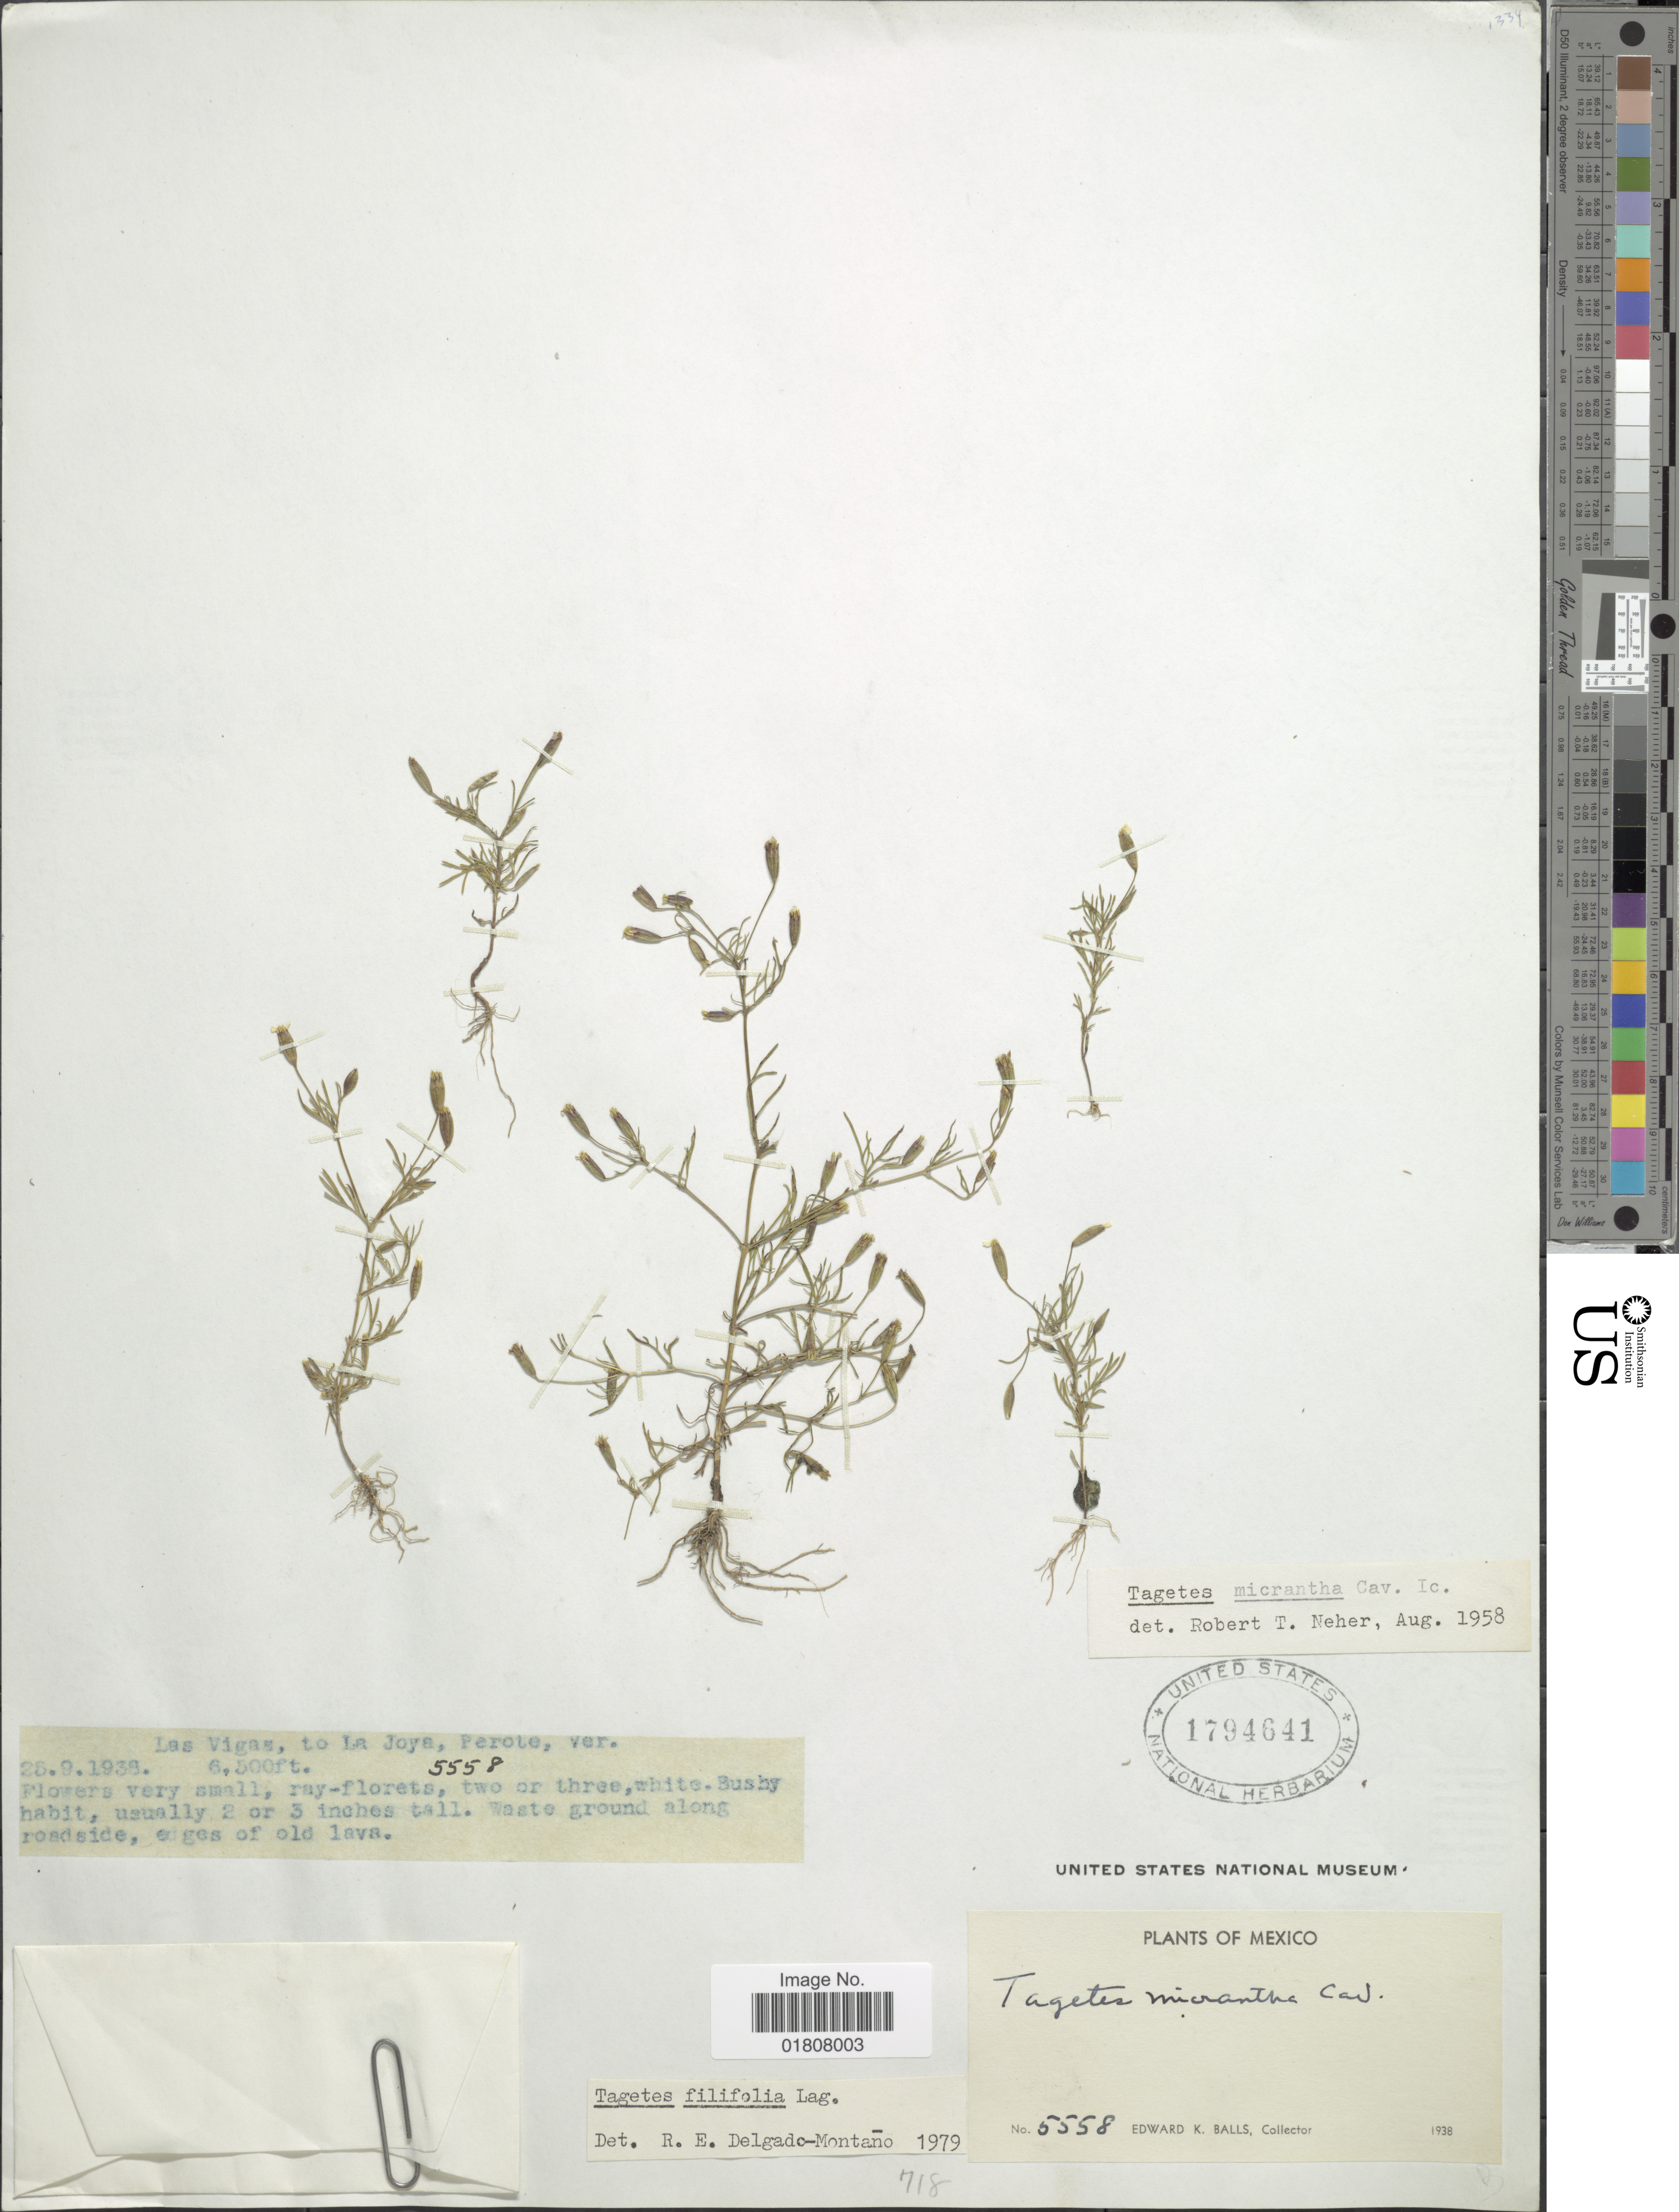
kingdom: Plantae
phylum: Tracheophyta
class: Magnoliopsida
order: Asterales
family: Asteraceae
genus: Tagetes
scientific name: Tagetes filifolia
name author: Lag.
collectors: E. K. Balls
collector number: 5558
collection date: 1938-09-25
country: Mexico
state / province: Veracruz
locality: Las Vigas, to La Joya, Perote, Ver.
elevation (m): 1981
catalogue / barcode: US 1794641